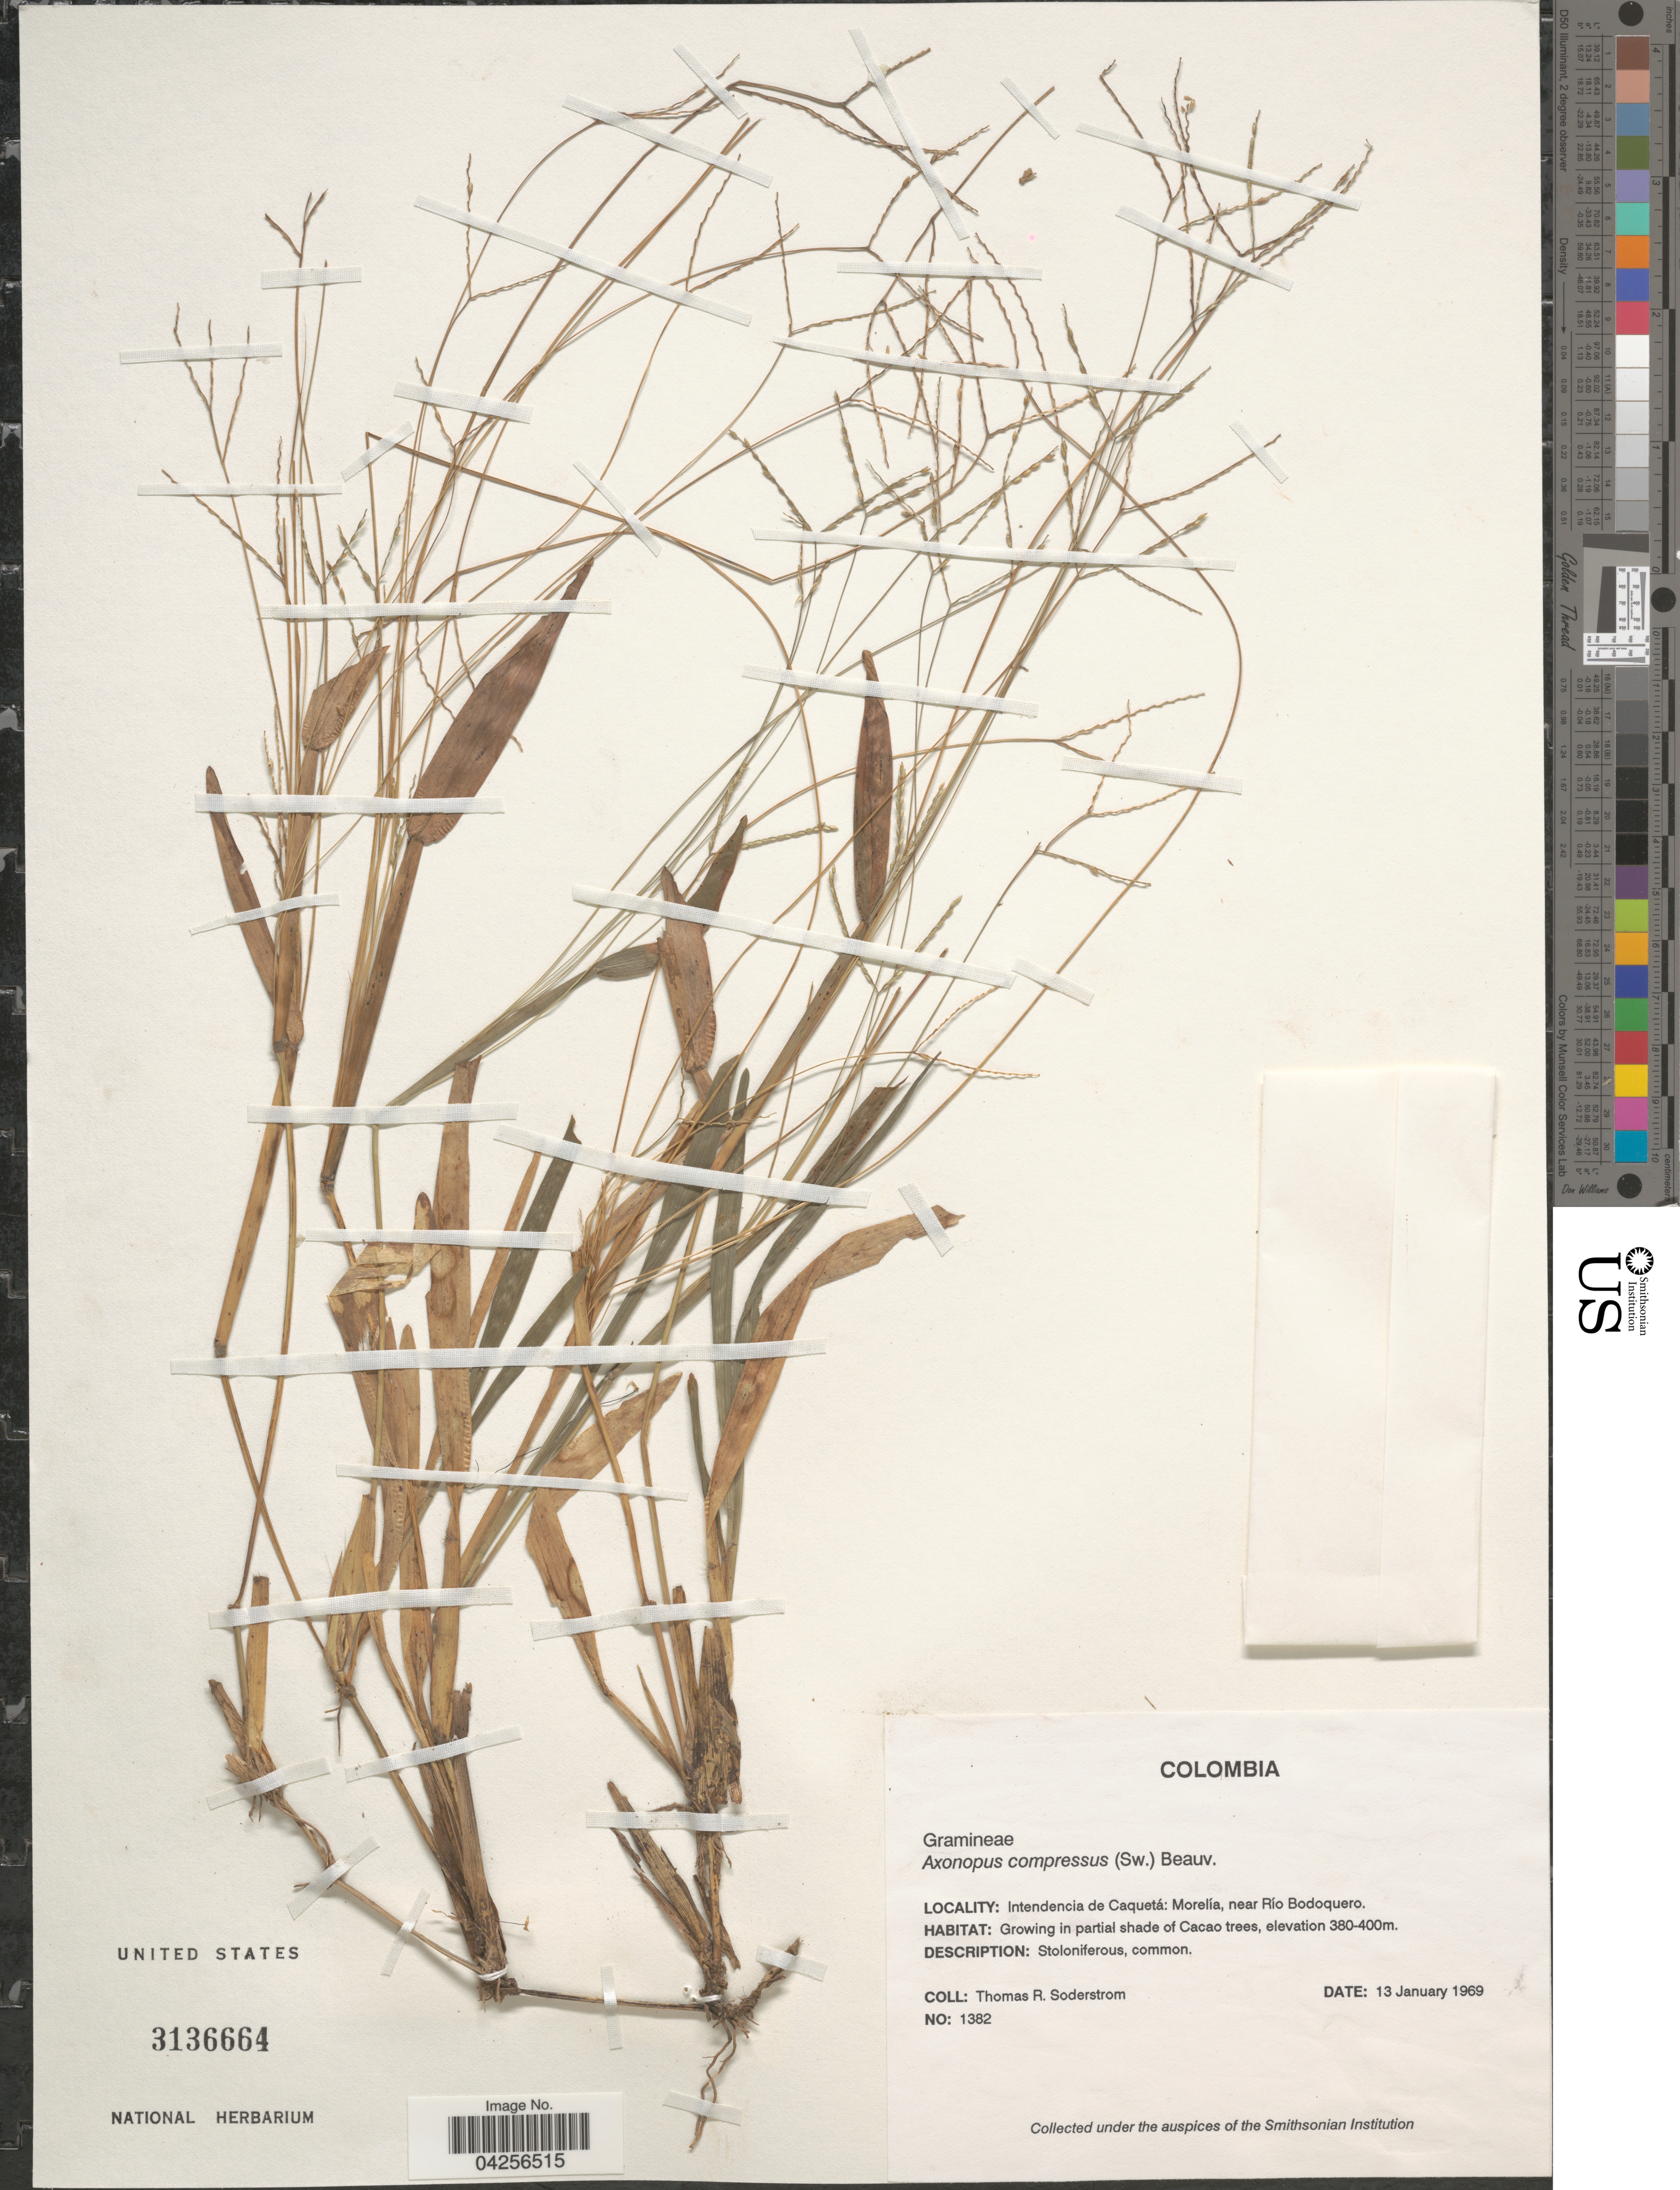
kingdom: Plantae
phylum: Tracheophyta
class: Liliopsida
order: Poales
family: Poaceae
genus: Axonopus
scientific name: Axonopus compressus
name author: (Sw.) P. Beauv.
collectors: T. R. Soderstrom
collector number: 1382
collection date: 1969-01-13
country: Colombia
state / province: Caquetá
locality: Intendencia de Caquetá: Morelia, near Río Bodoquero.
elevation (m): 380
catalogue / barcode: US 3136664